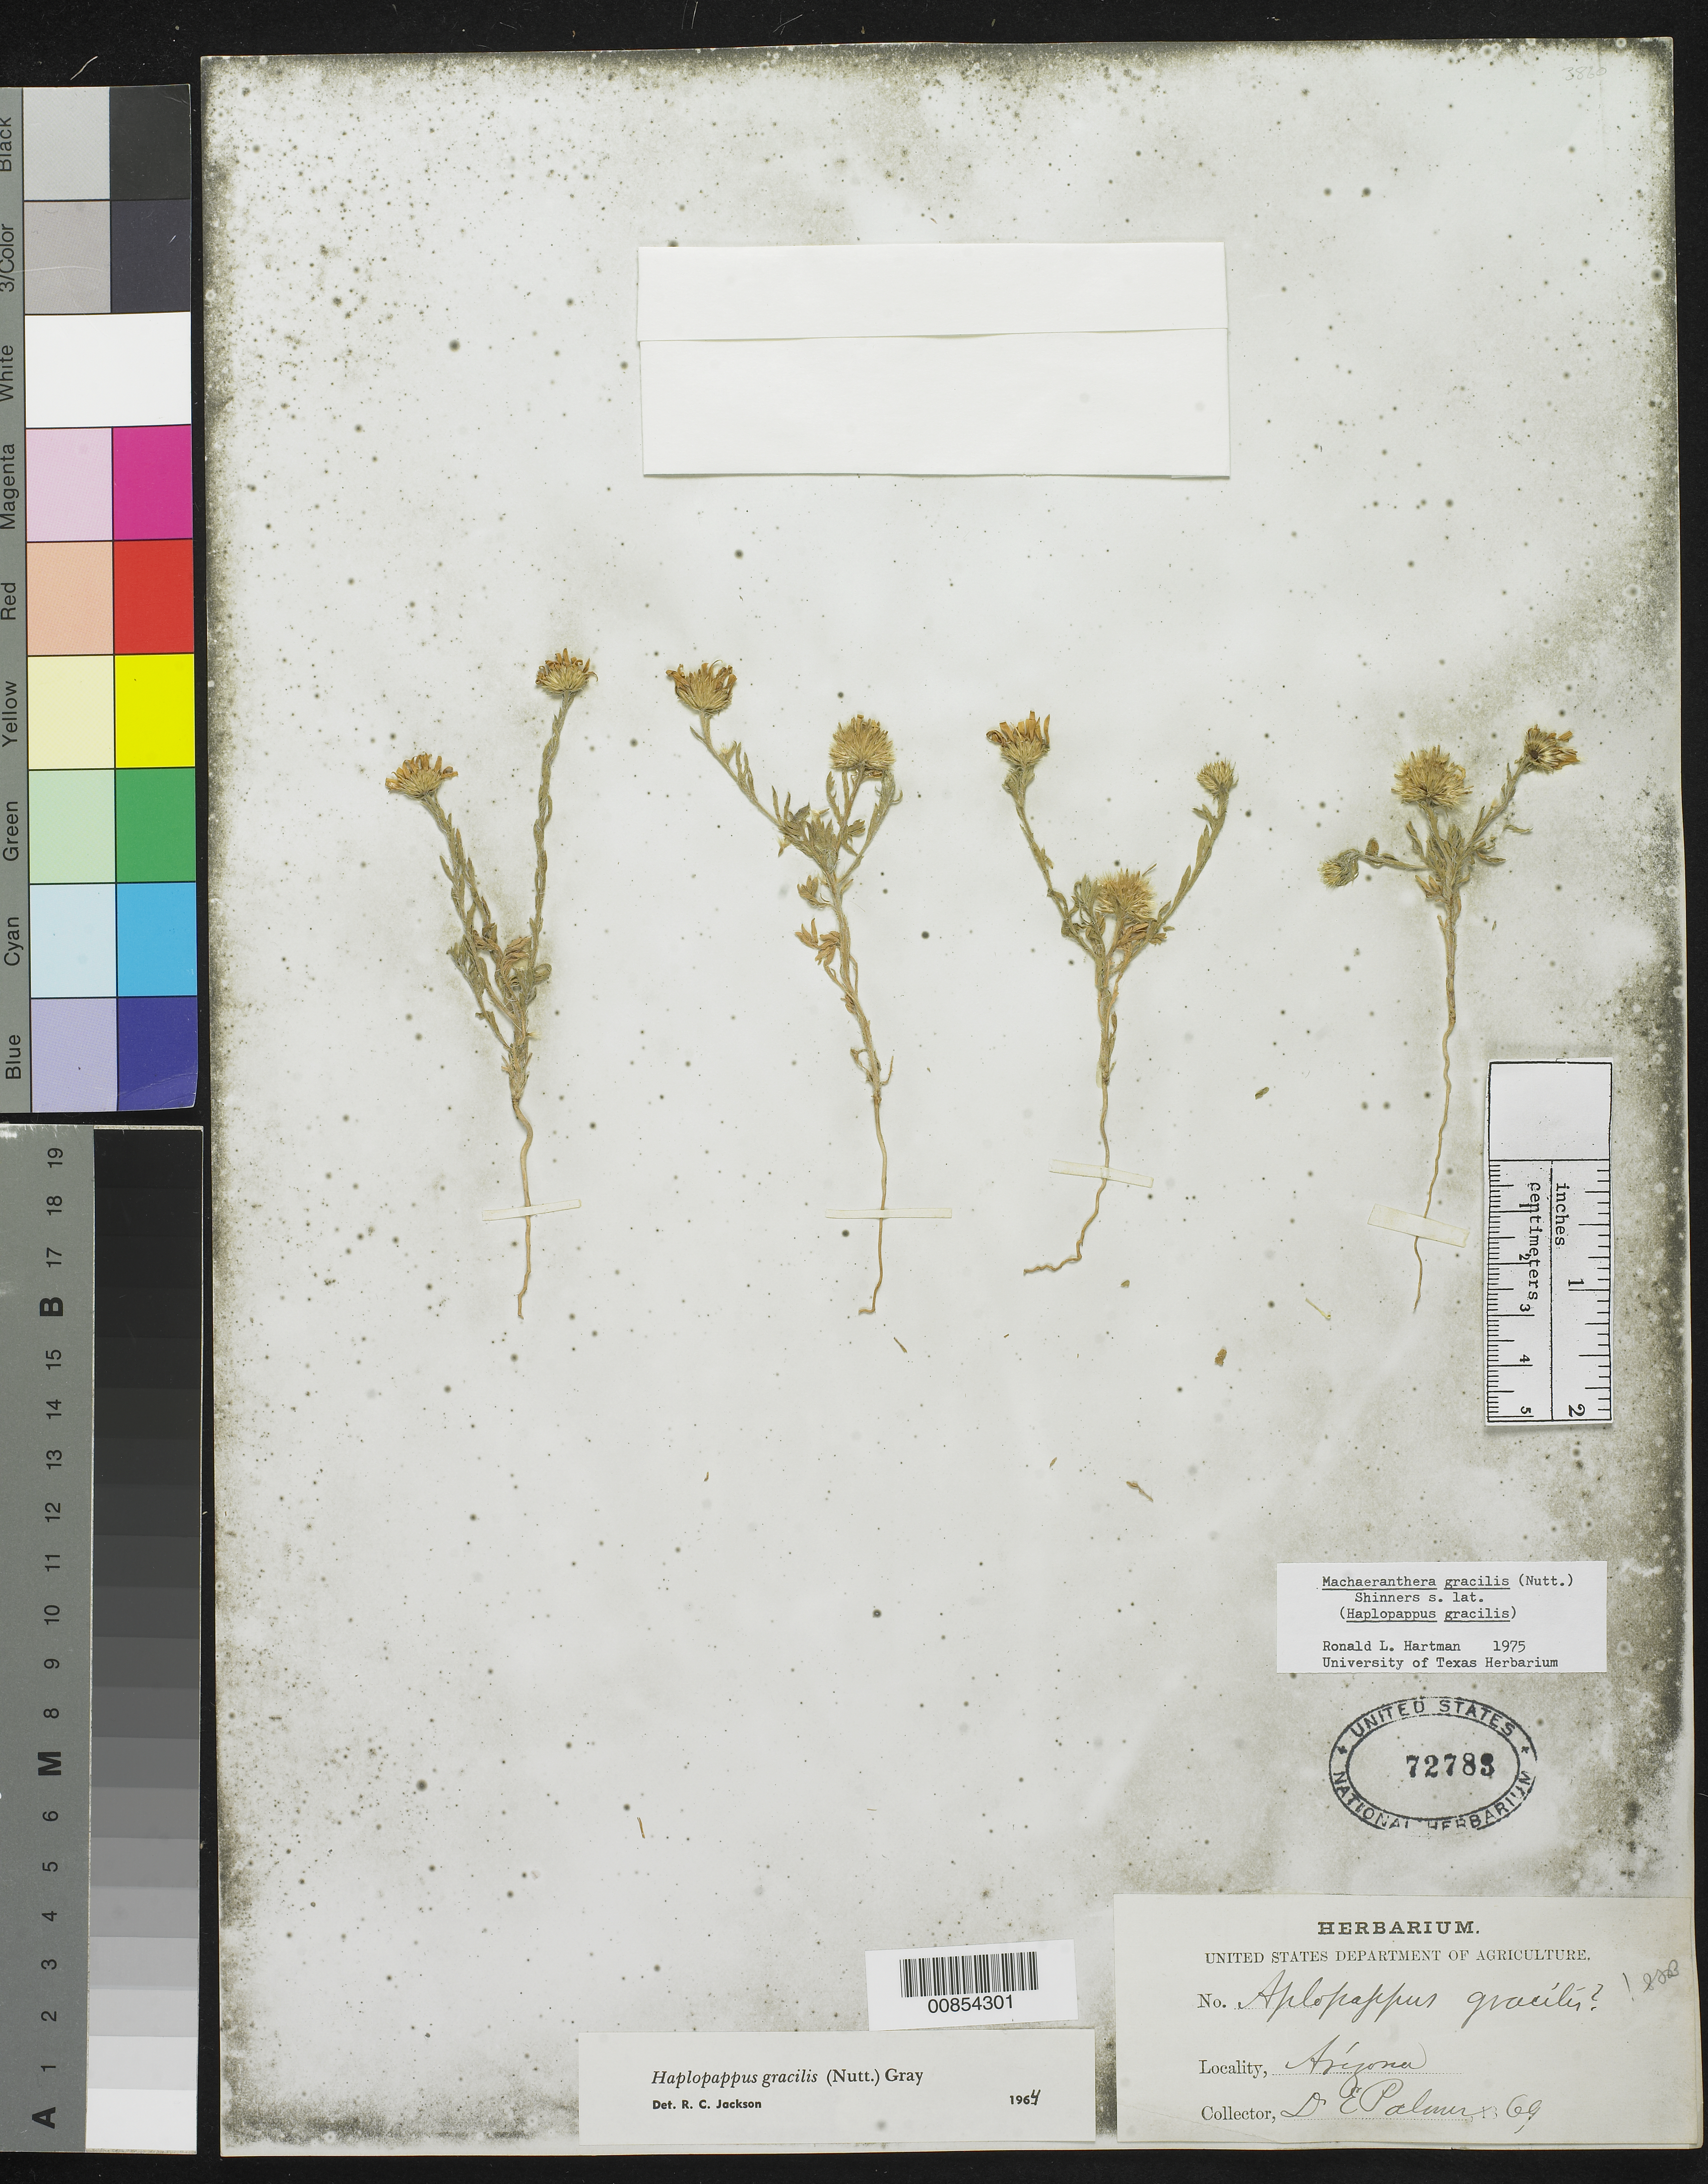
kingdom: Plantae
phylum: Tracheophyta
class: Magnoliopsida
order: Asterales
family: Asteraceae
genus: Machaeranthera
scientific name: Machaeranthera gracilis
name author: (Nutt.) Shinners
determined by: Hartman, R. L.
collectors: E. Palmer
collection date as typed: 1869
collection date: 1869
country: United States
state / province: Arizona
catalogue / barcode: US 72783